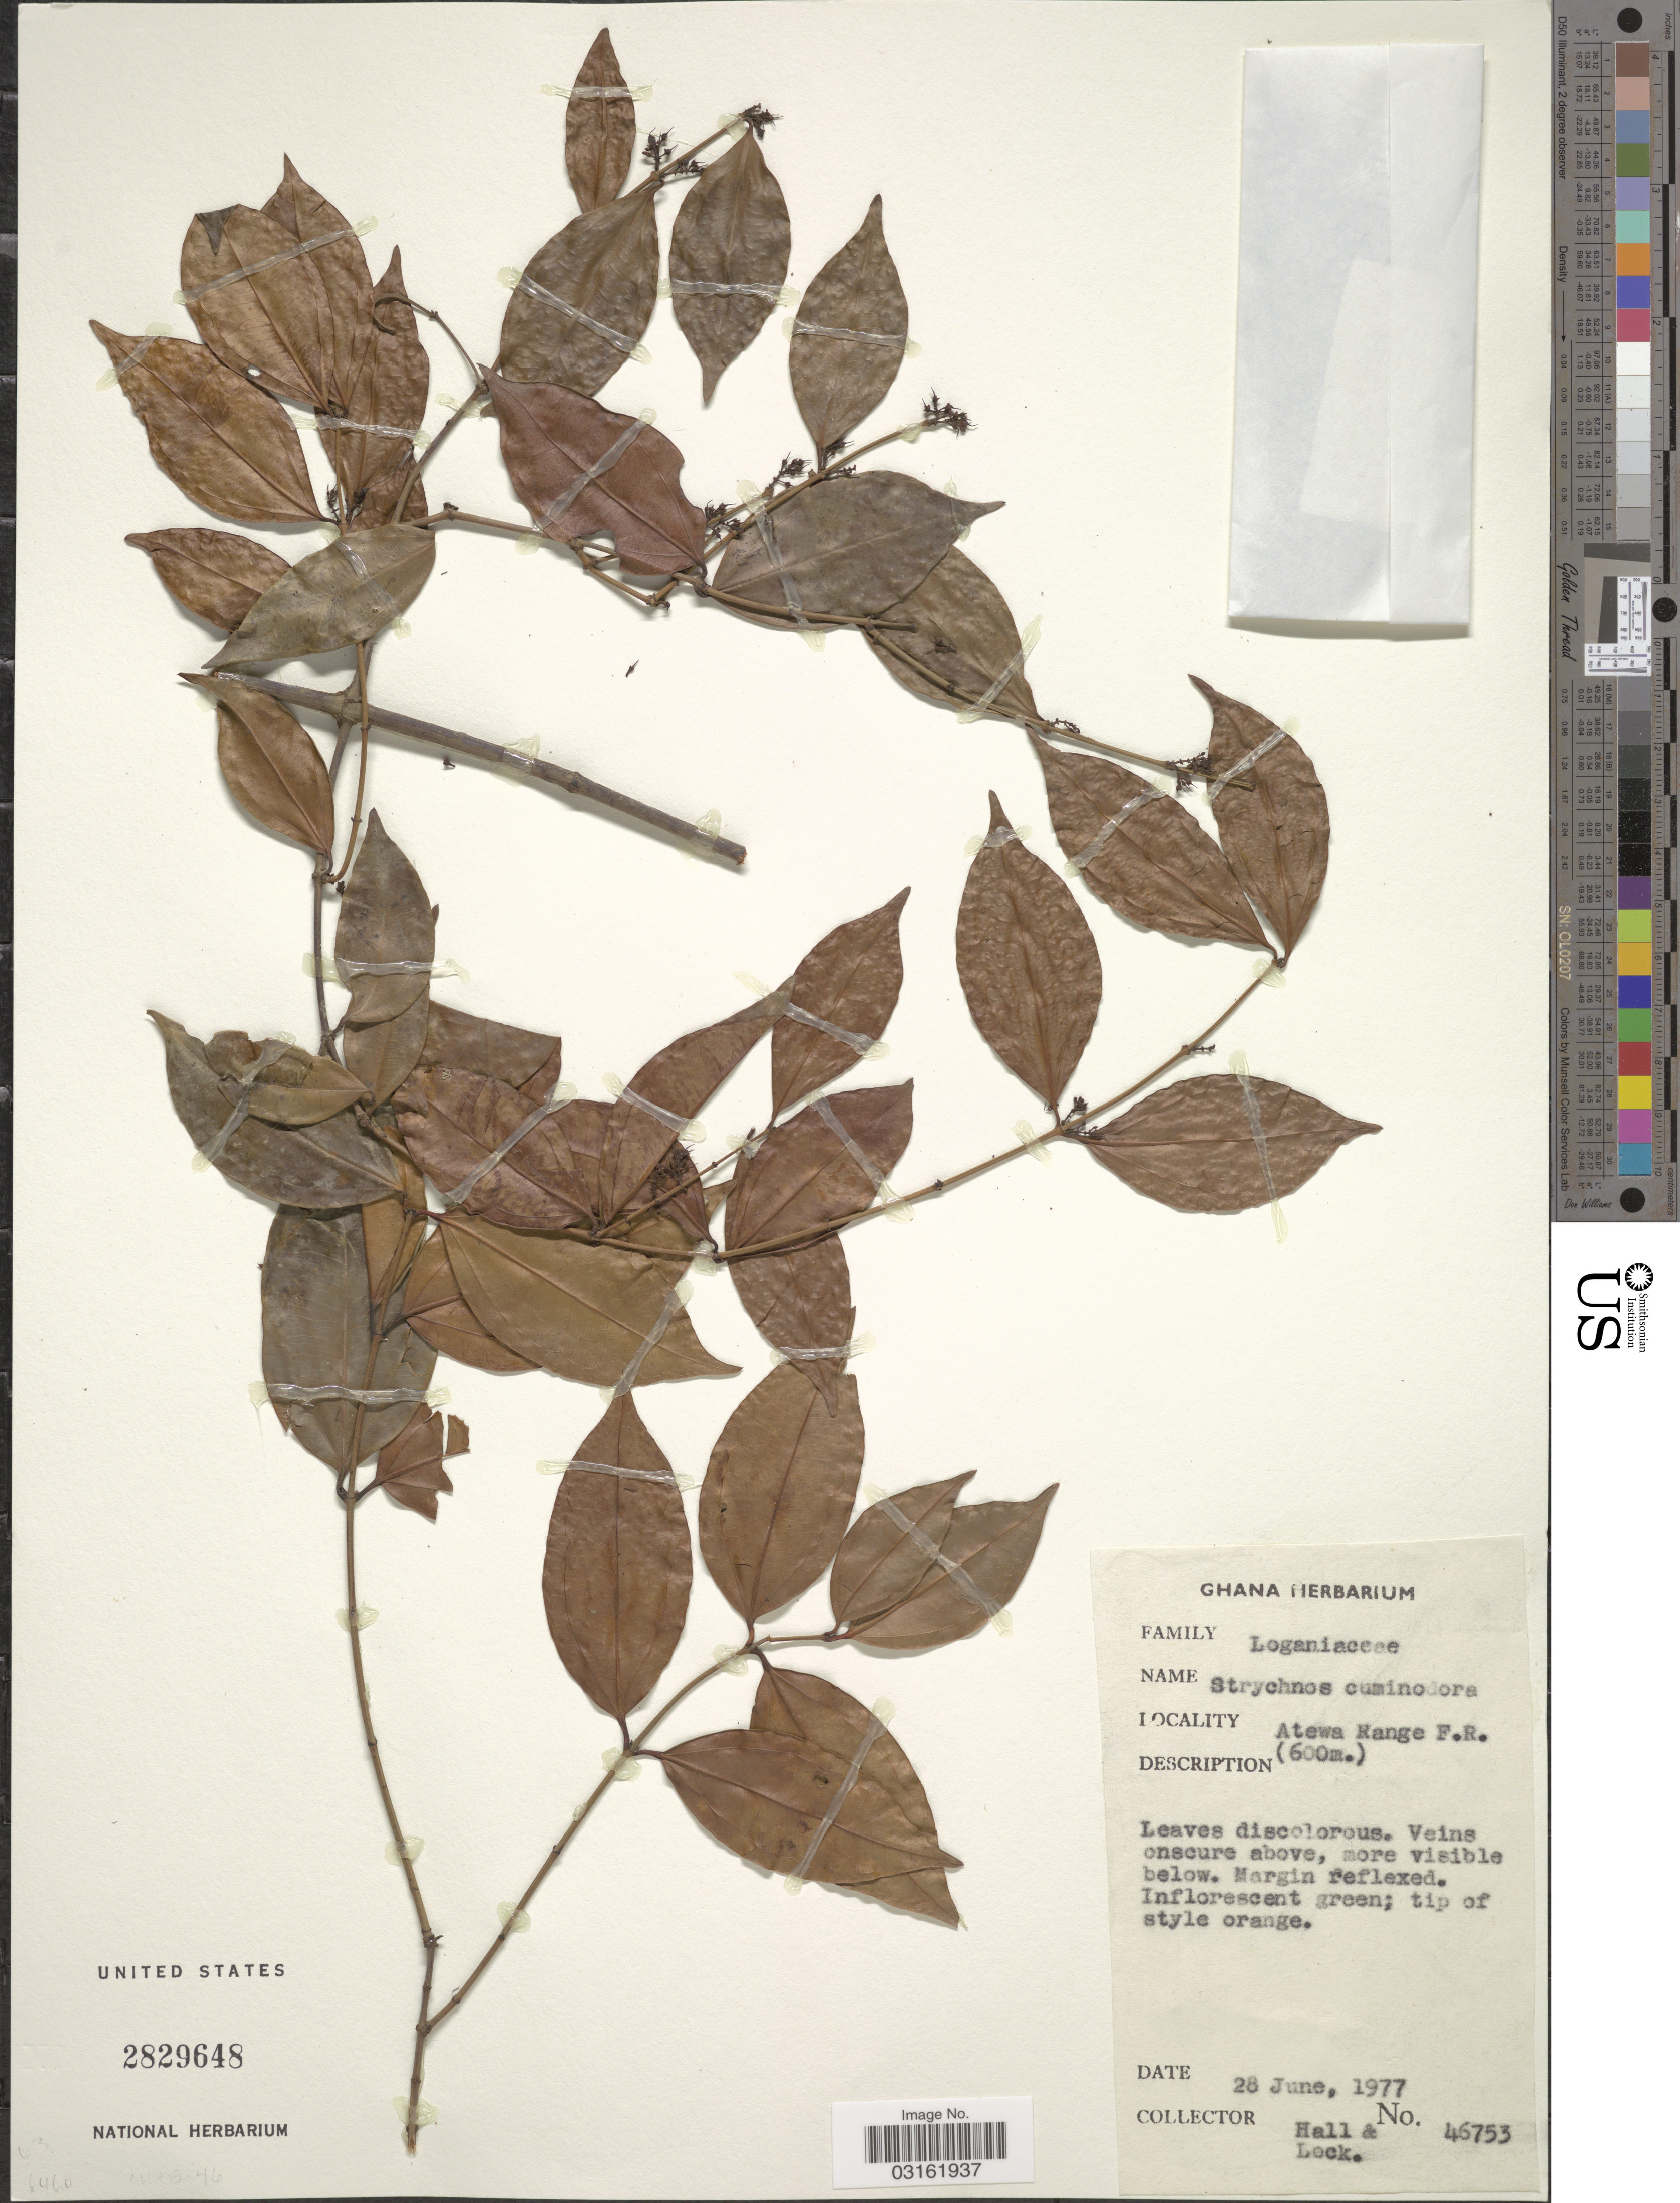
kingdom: Plantae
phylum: Tracheophyta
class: Magnoliopsida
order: Gentianales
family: Loganiaceae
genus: Strychnos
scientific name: Strychnos cuminodora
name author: Leeuwenb.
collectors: -- Hall & -. Lock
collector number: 46753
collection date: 1977-06-28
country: Ghana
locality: Atewa Range F. R.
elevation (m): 600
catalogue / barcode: US 2829648